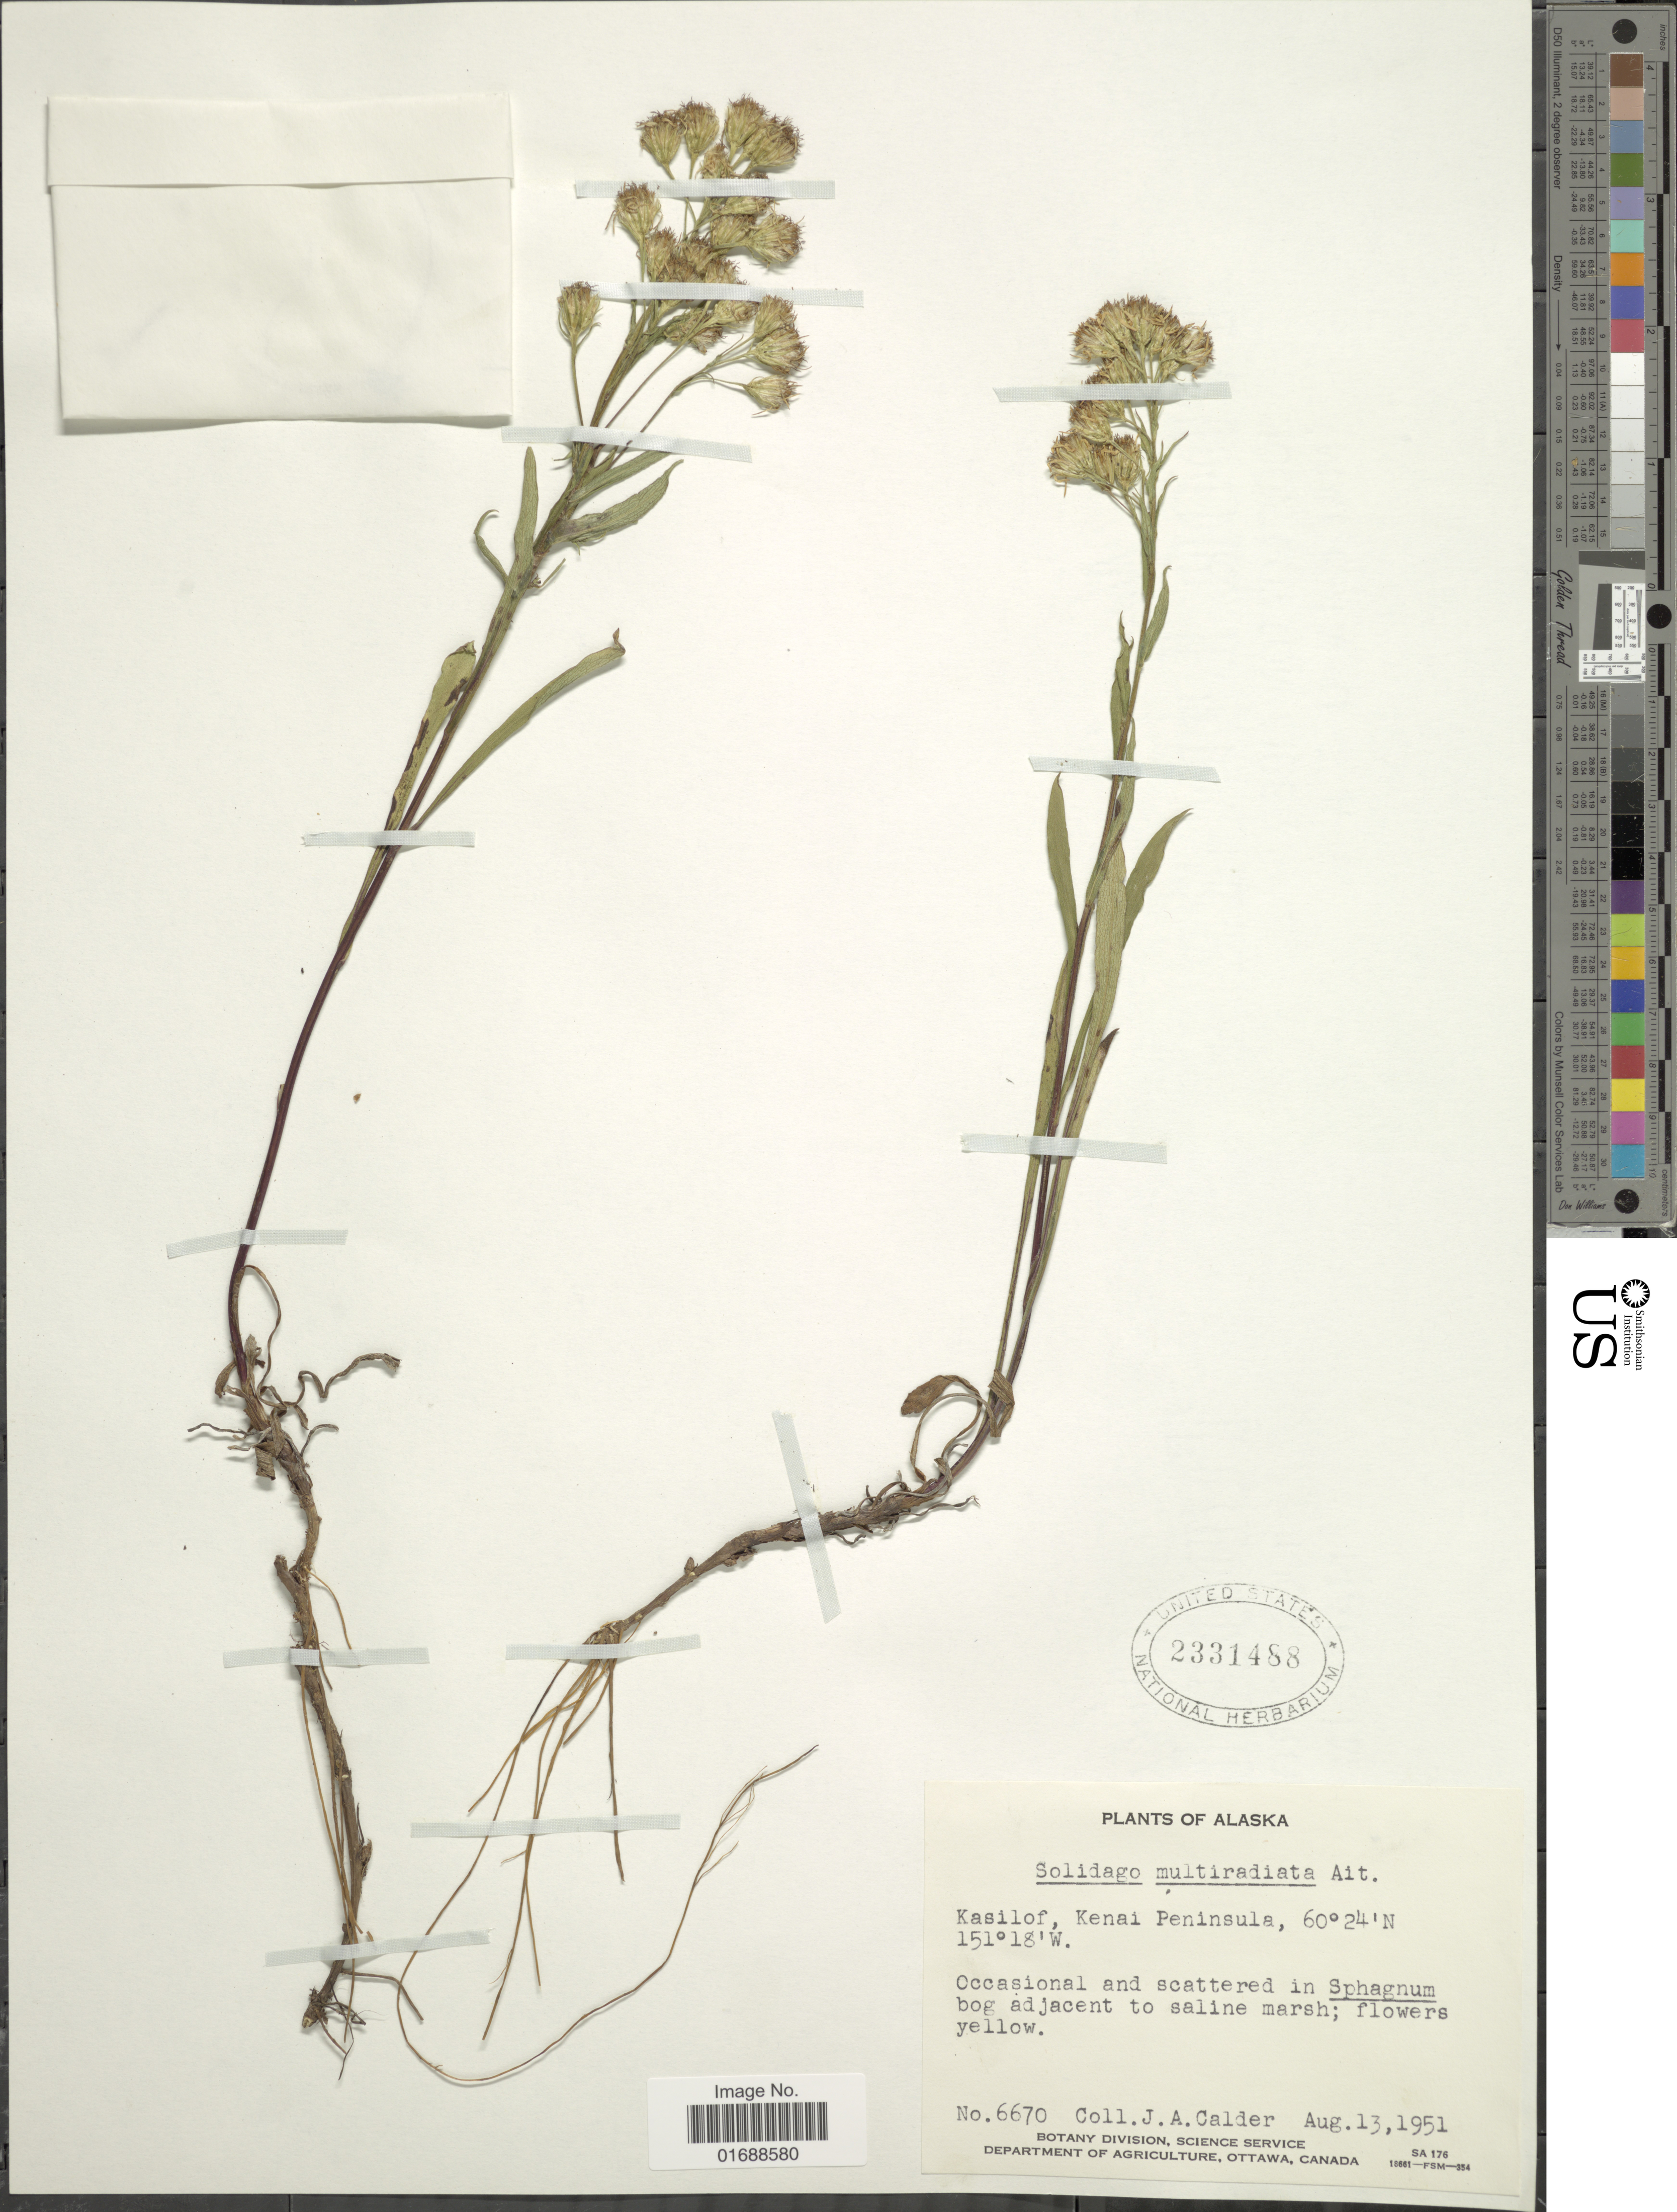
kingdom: Plantae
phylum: Tracheophyta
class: Magnoliopsida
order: Asterales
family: Asteraceae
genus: Solidago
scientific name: Solidago multiradiata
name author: Aiton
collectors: J. A. Calder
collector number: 6670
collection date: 1951-08-13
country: United States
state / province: Alaska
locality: Kasilof, Kenai Peninsula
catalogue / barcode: US 2331488